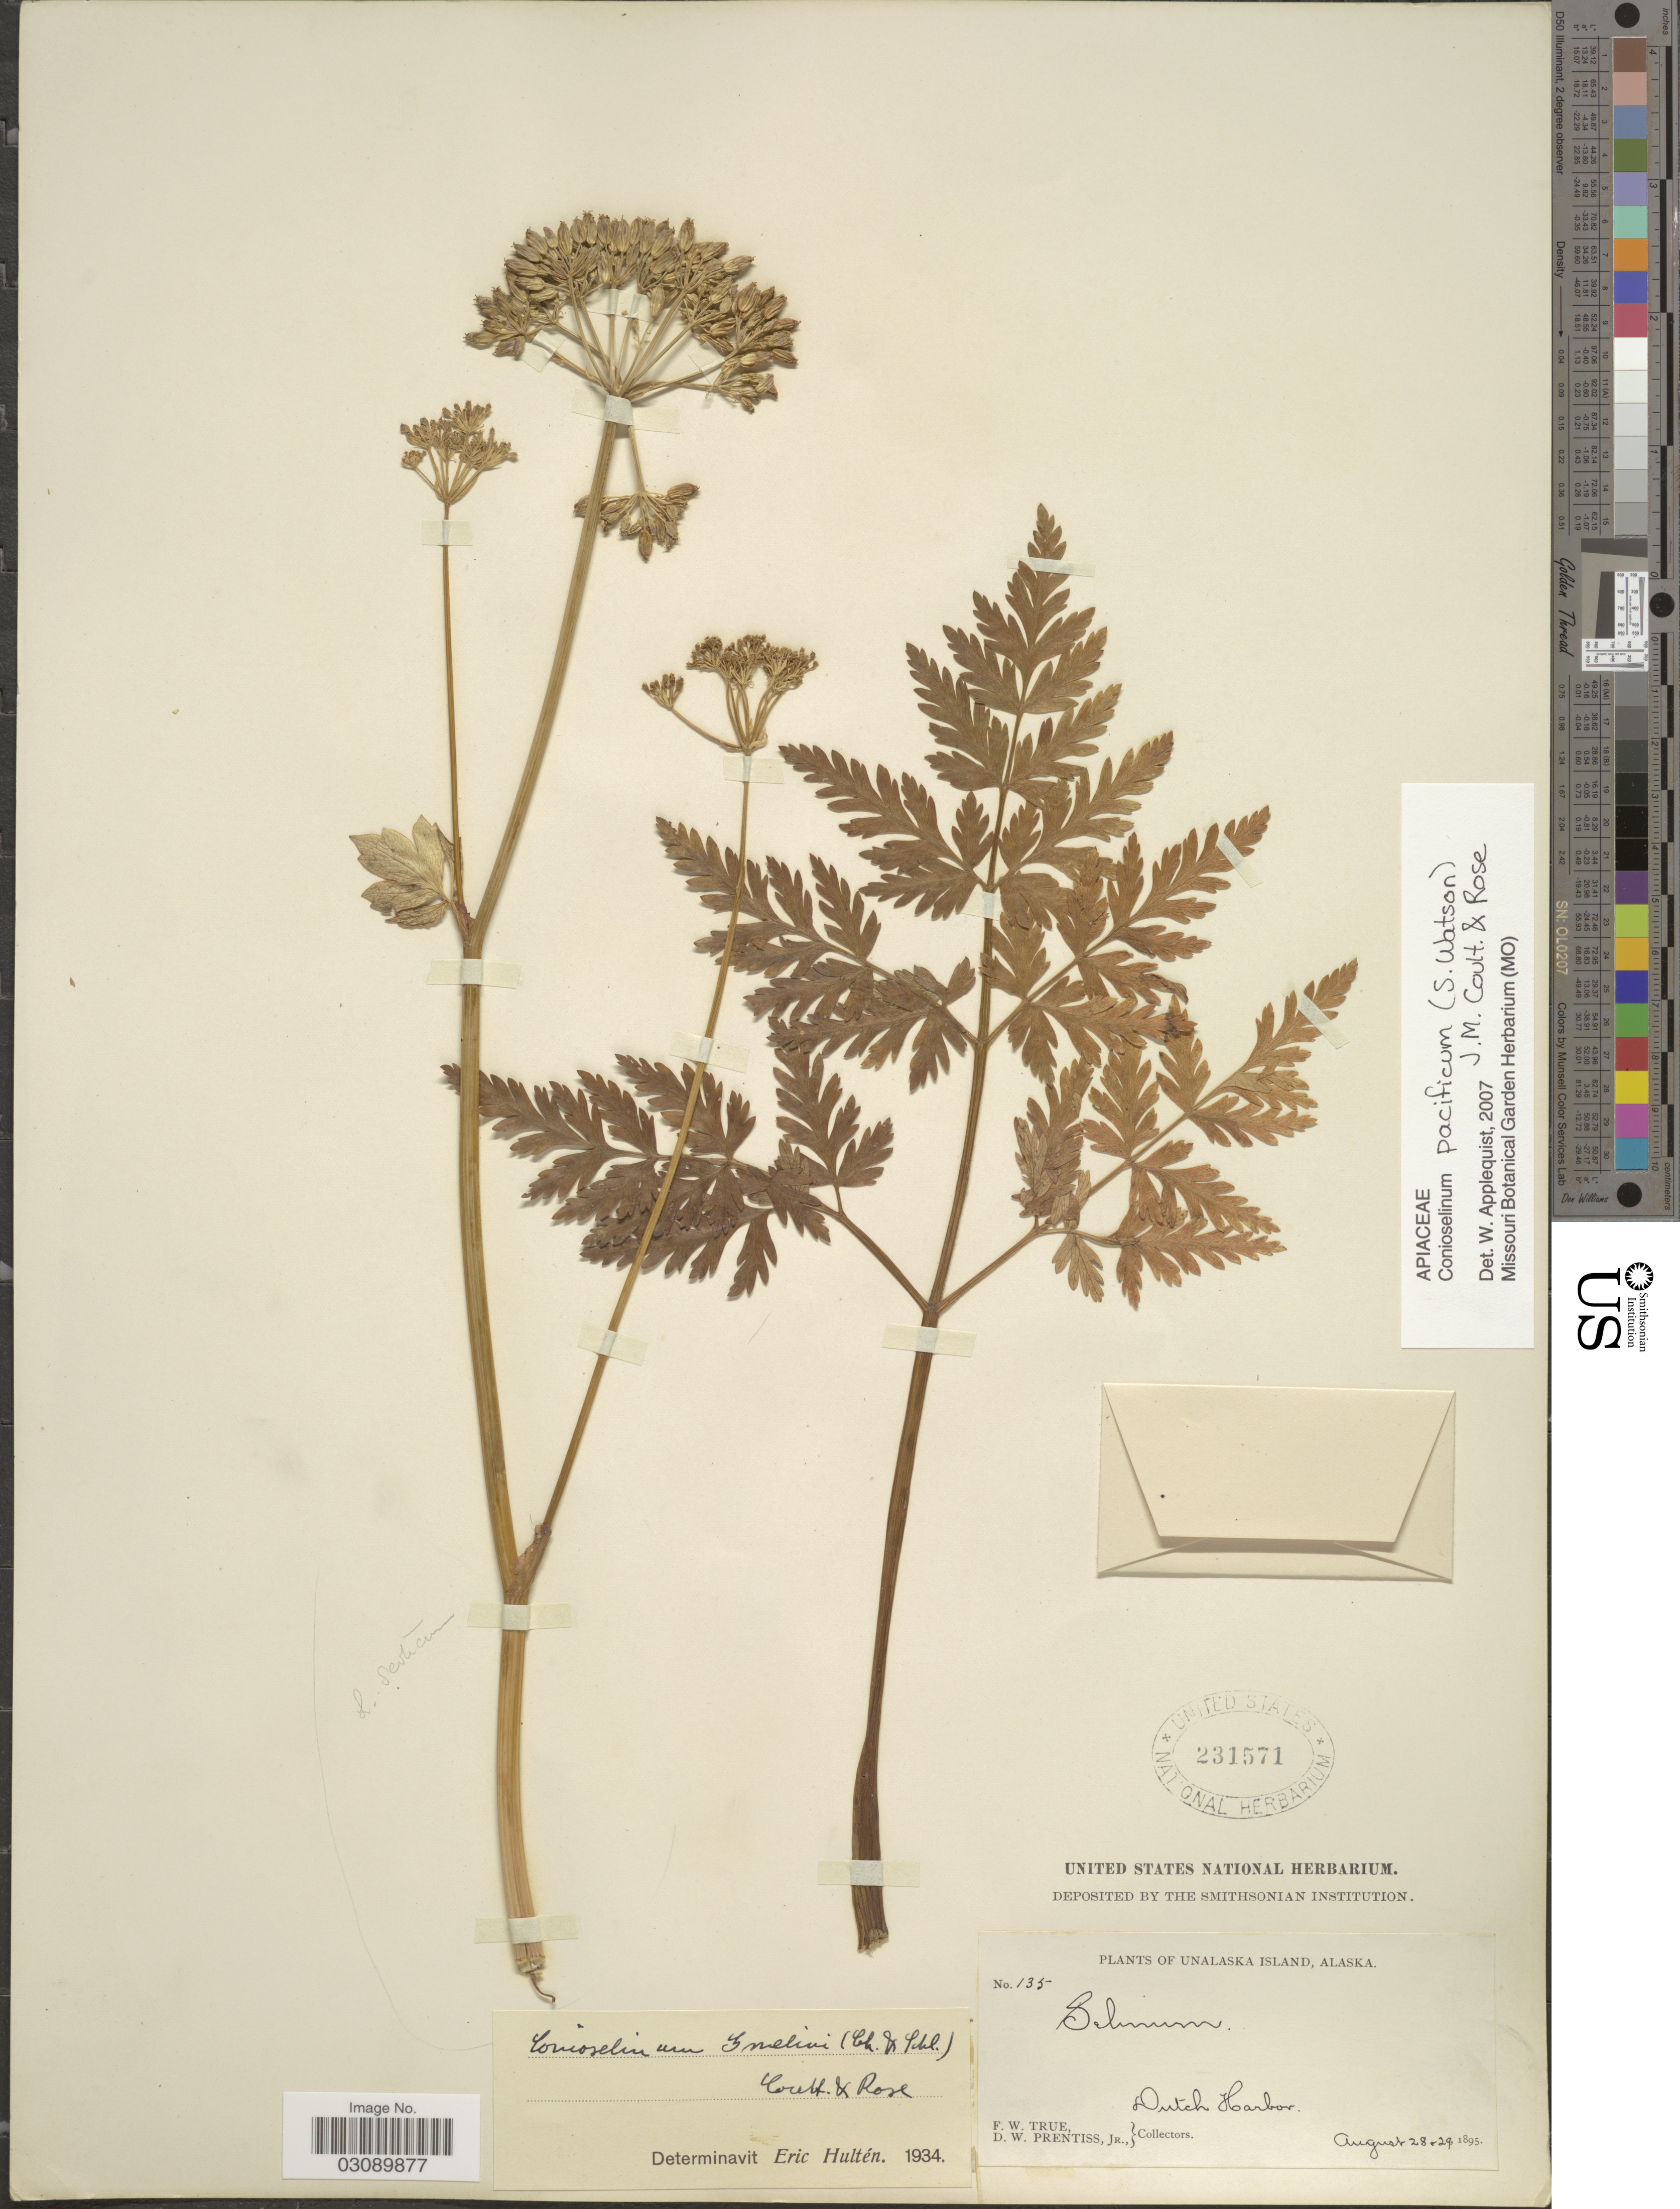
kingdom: Plantae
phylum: Tracheophyta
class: Magnoliopsida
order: Apiales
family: Apiaceae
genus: Conioselinum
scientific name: Conioselinum pacificum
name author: (S. Watson) J.M. Coult. & Rose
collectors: F. True & D. Prentiss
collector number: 135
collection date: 1895-08-28/1895-08-29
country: United States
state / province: Alaska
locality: Unalaska Island. Dutch Harbor.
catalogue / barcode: US 231571